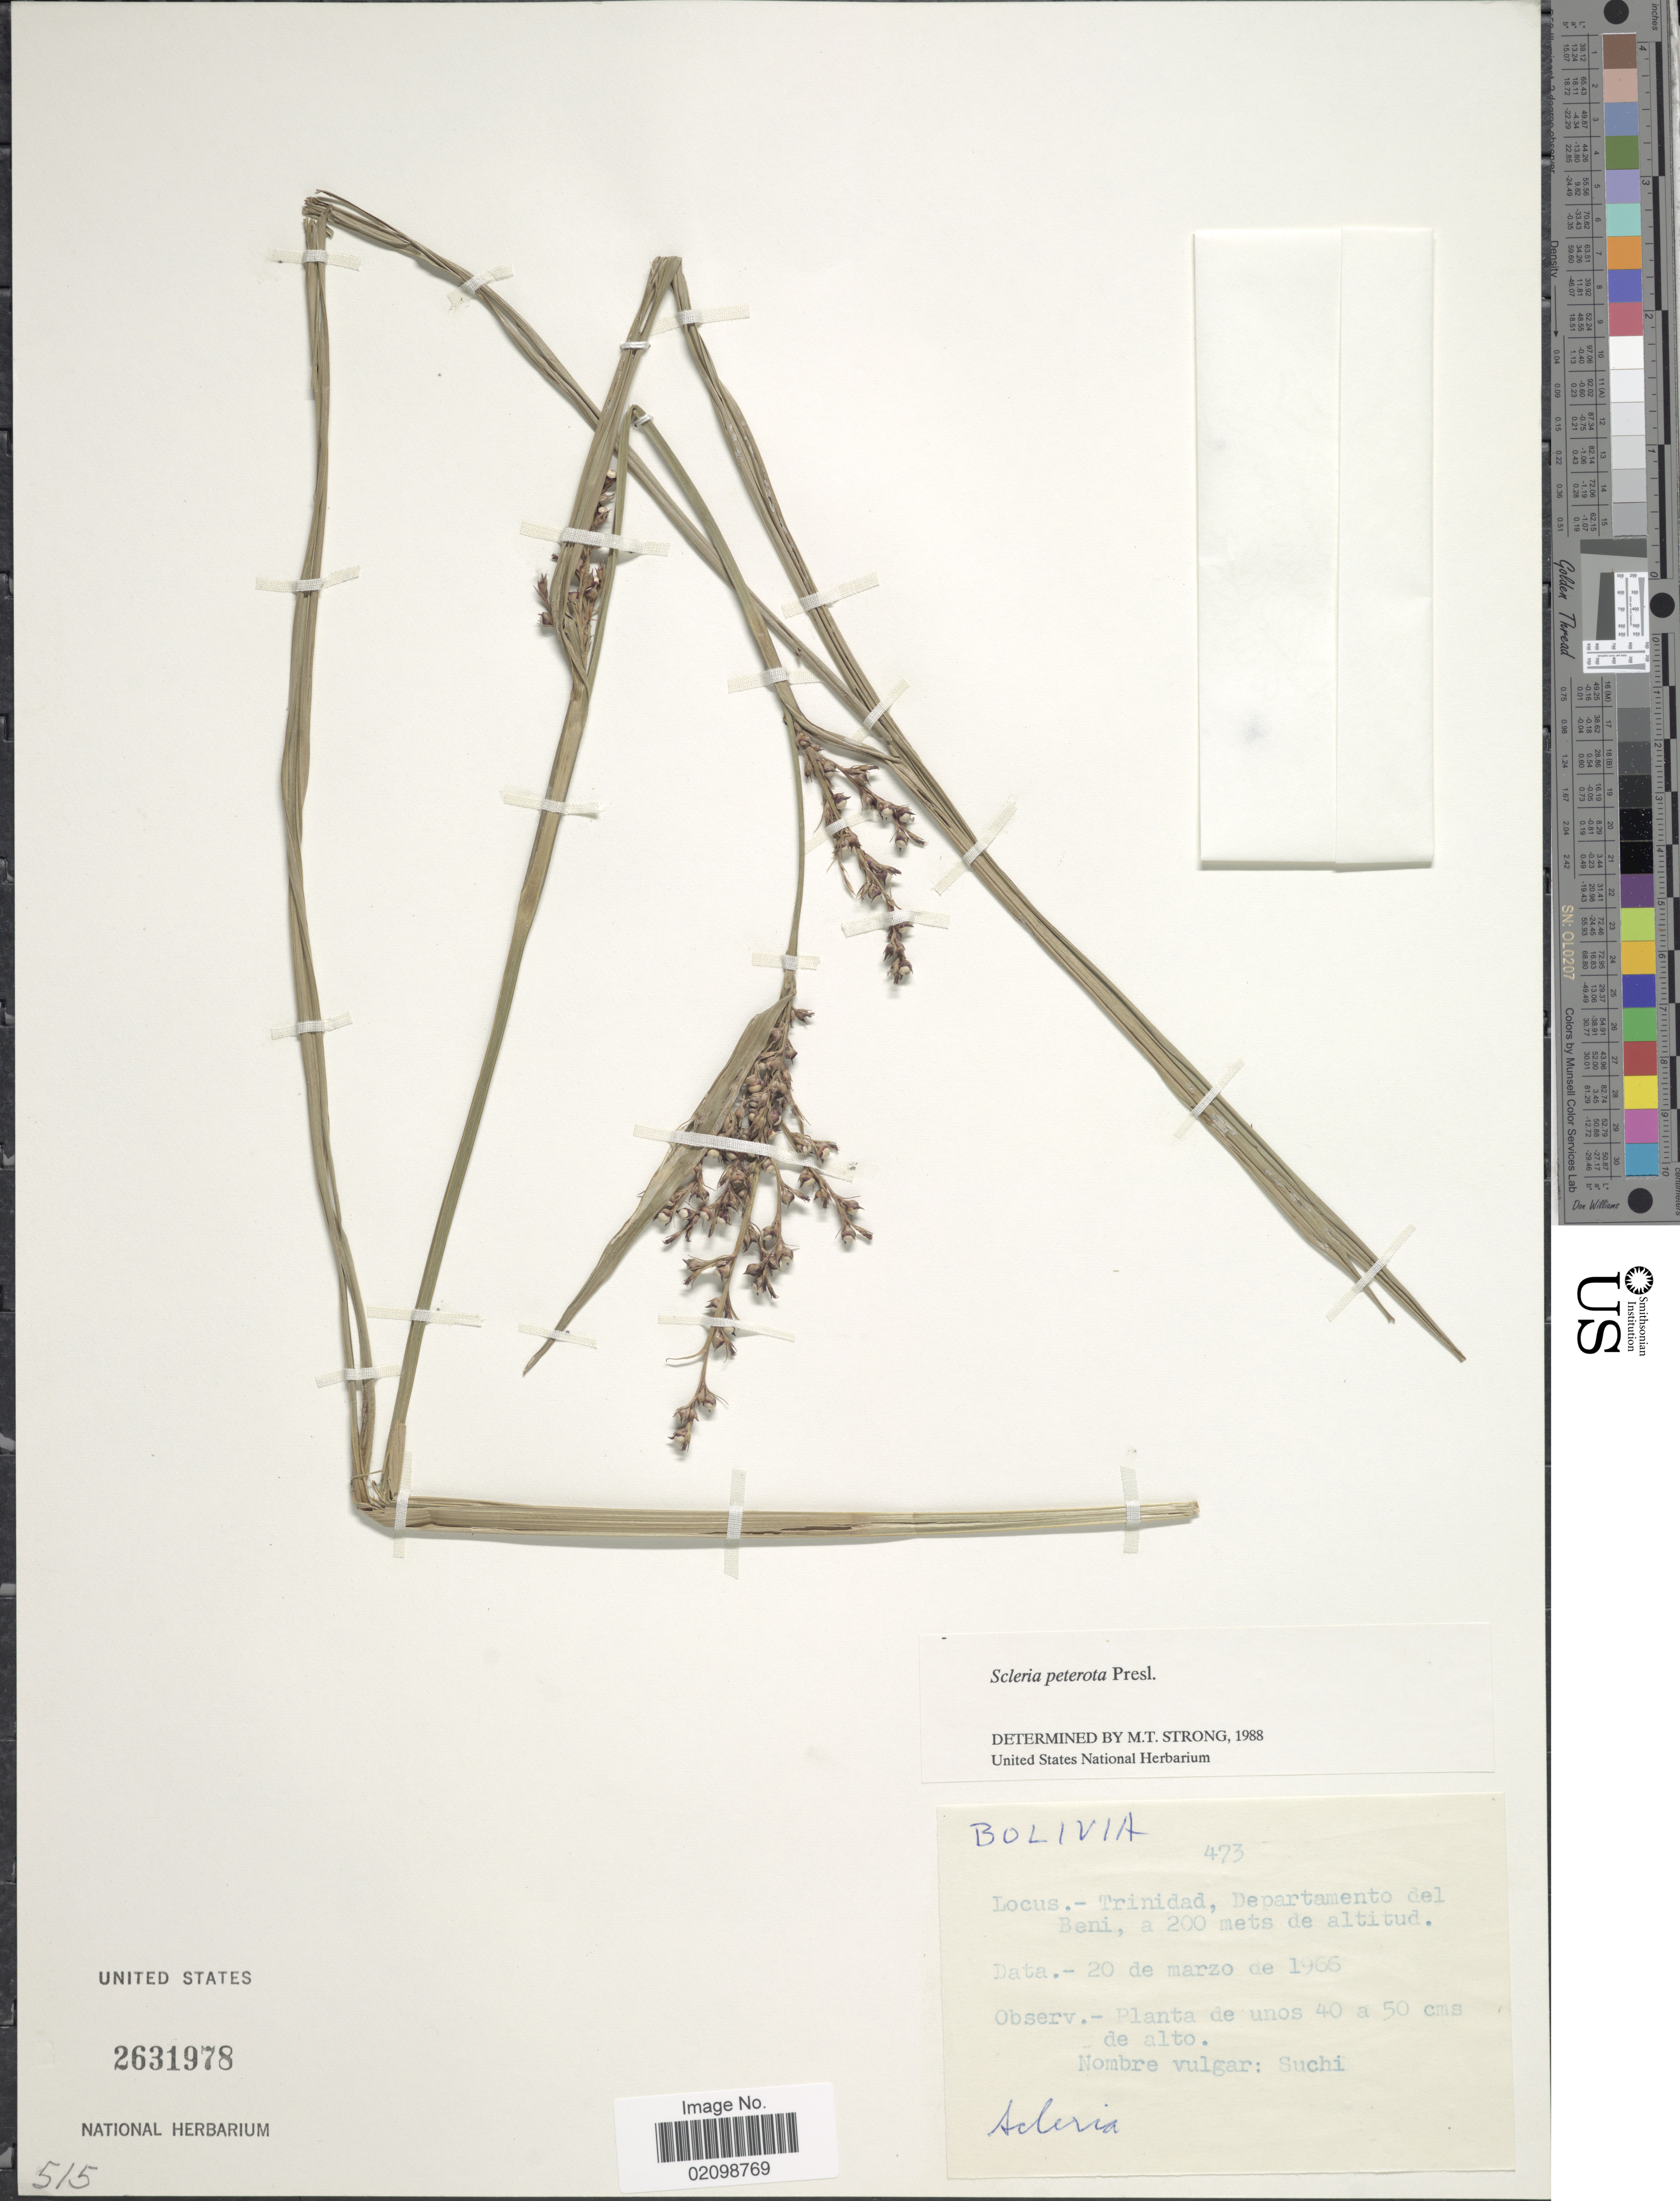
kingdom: Plantae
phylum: Tracheophyta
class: Liliopsida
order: Poales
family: Cyperaceae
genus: Scleria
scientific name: Scleria gaertneri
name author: Raddi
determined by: Strong, Mark T., (BOT), Smithsonian Institution - National Museum of Natural History (UNITED STATES)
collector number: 473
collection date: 1966-03-20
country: Bolivia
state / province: Beni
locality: Bolivia, Trinidad, Departamento del Beni.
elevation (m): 200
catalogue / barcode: US 2631978